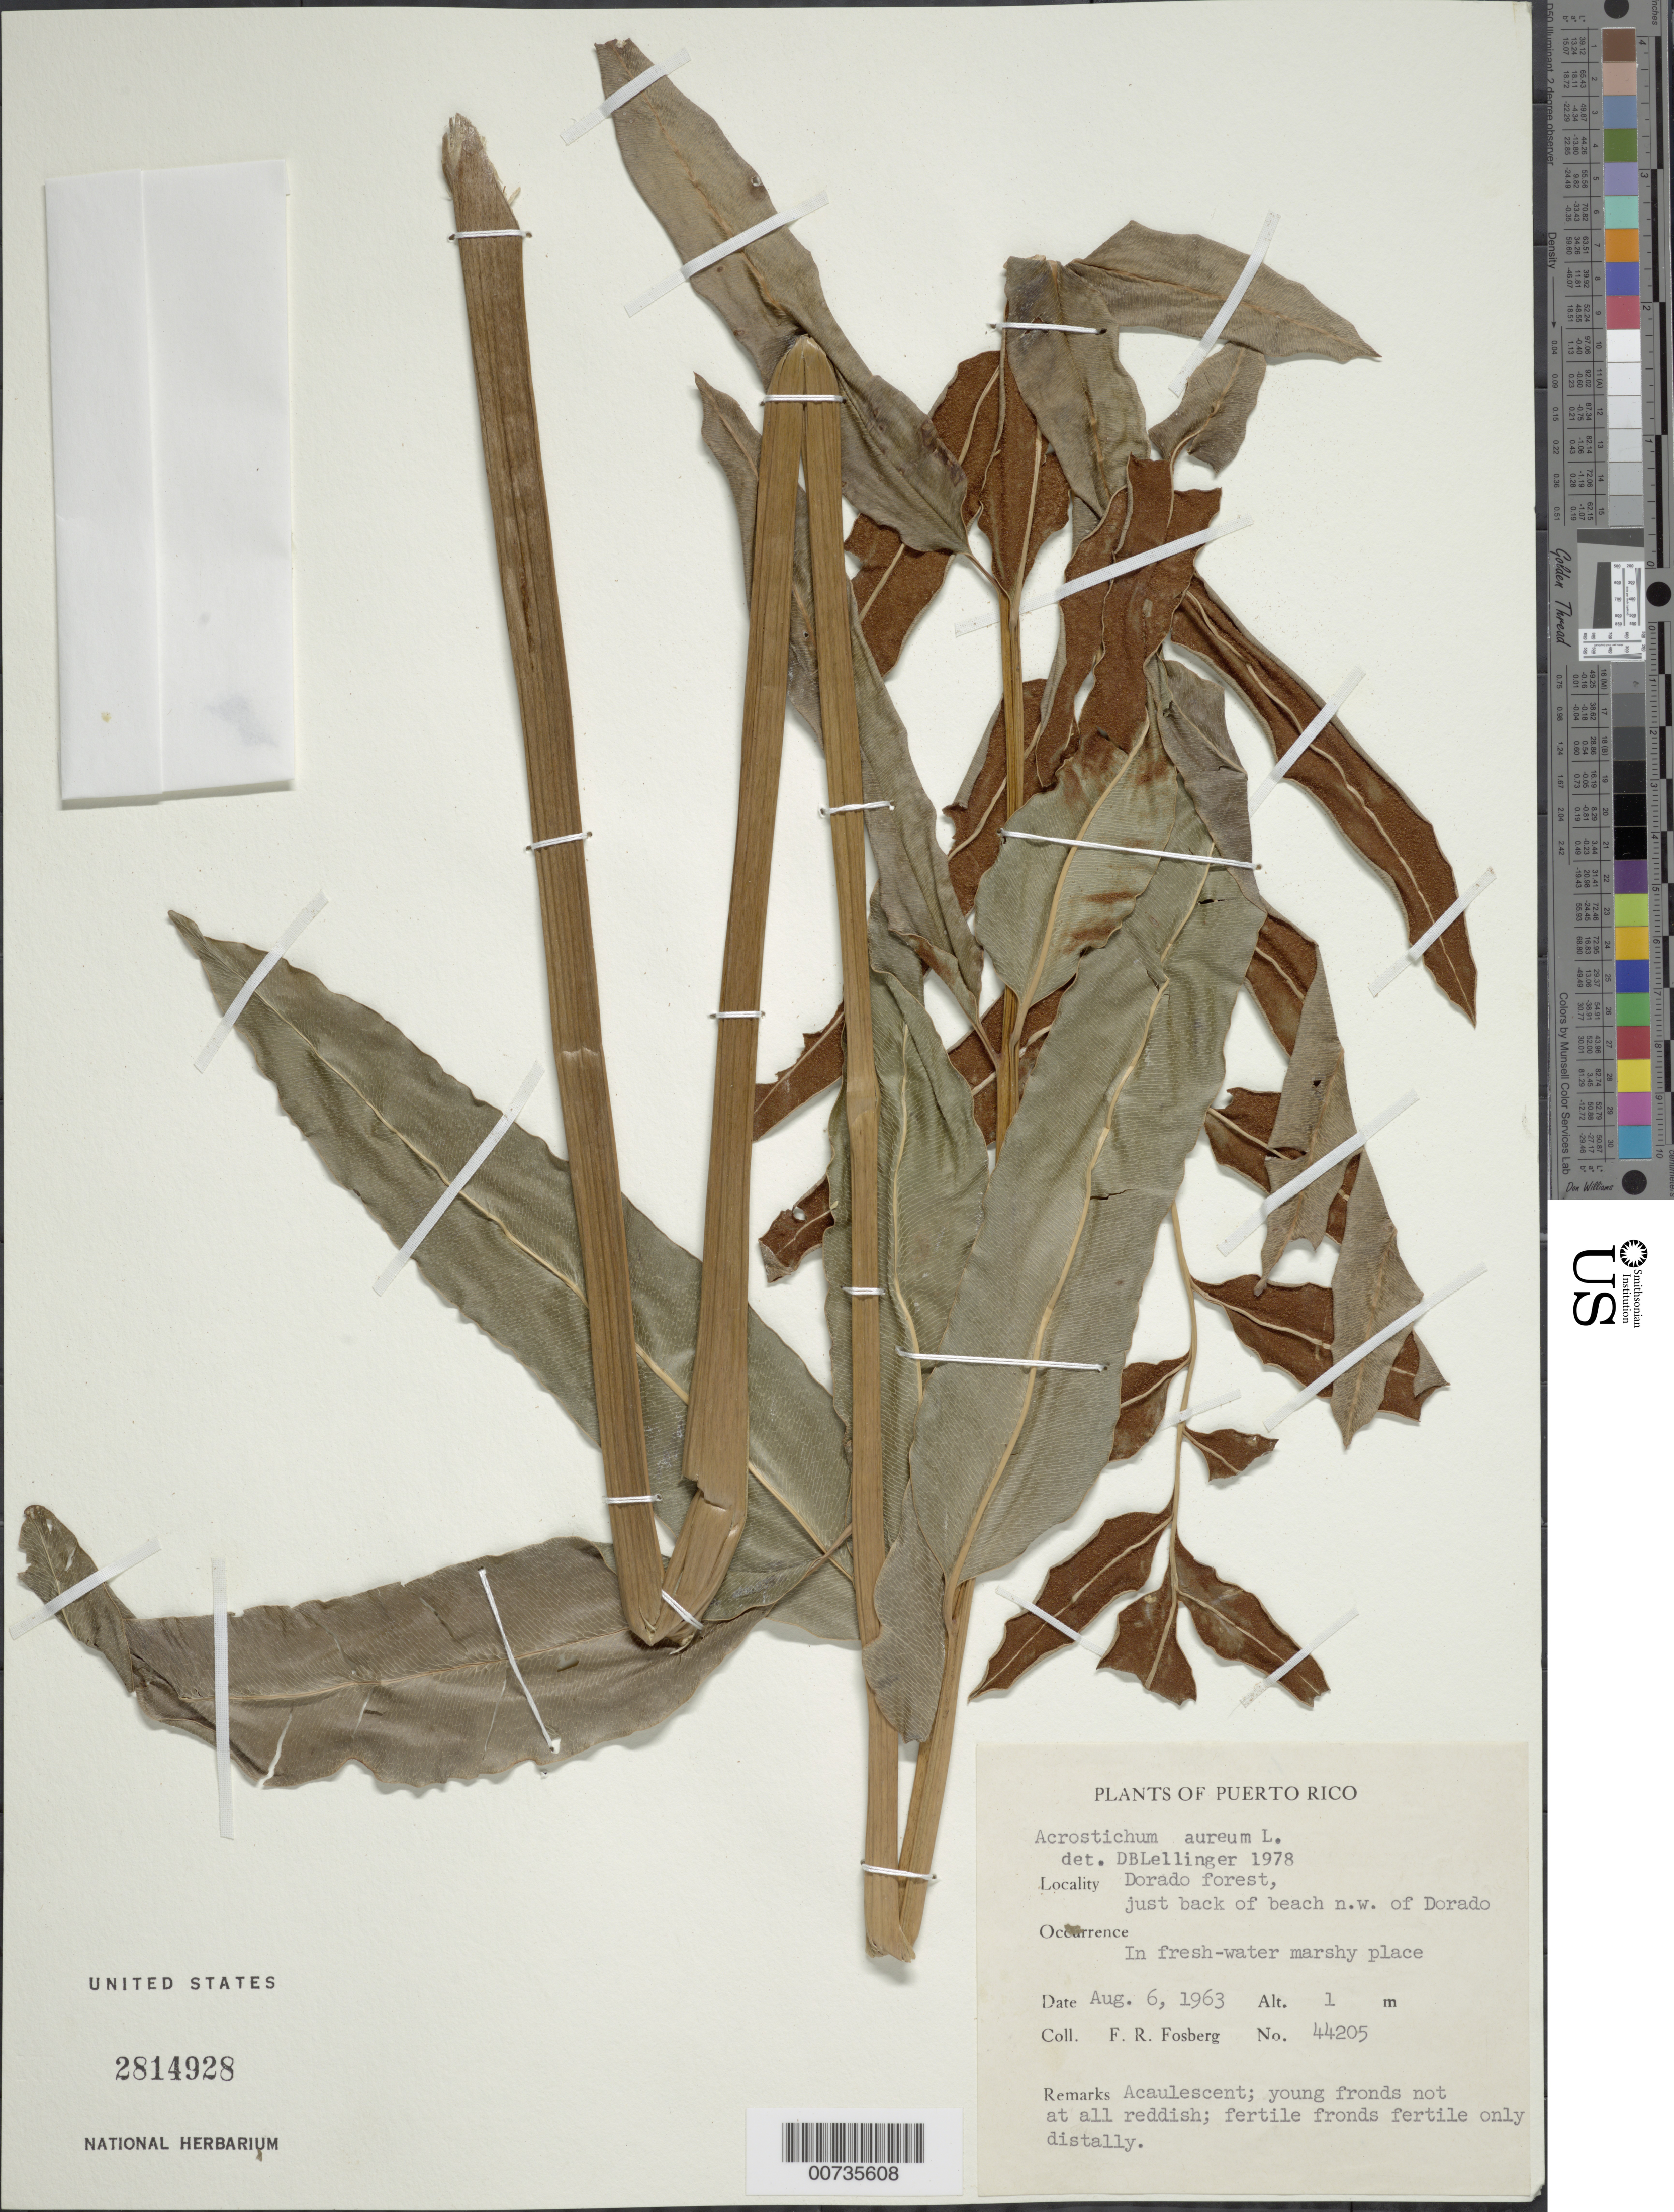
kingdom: Plantae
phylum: Tracheophyta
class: Polypodiopsida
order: Polypodiales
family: Pteridaceae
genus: Acrostichum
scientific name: Acrostichum aureum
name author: L.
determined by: Lellinger, David B., (BOT), Smithsonian Institution - National Museum of Natural History (UNITED STATES)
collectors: F. R. Fosberg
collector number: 44205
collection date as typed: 06 Aug 1963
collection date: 1963-08-06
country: Puerto Rico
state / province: Dorado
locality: Dorado Forest, just back of beach NW of Dorado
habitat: In fresh-water marshy place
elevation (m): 1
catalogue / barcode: US 2814928